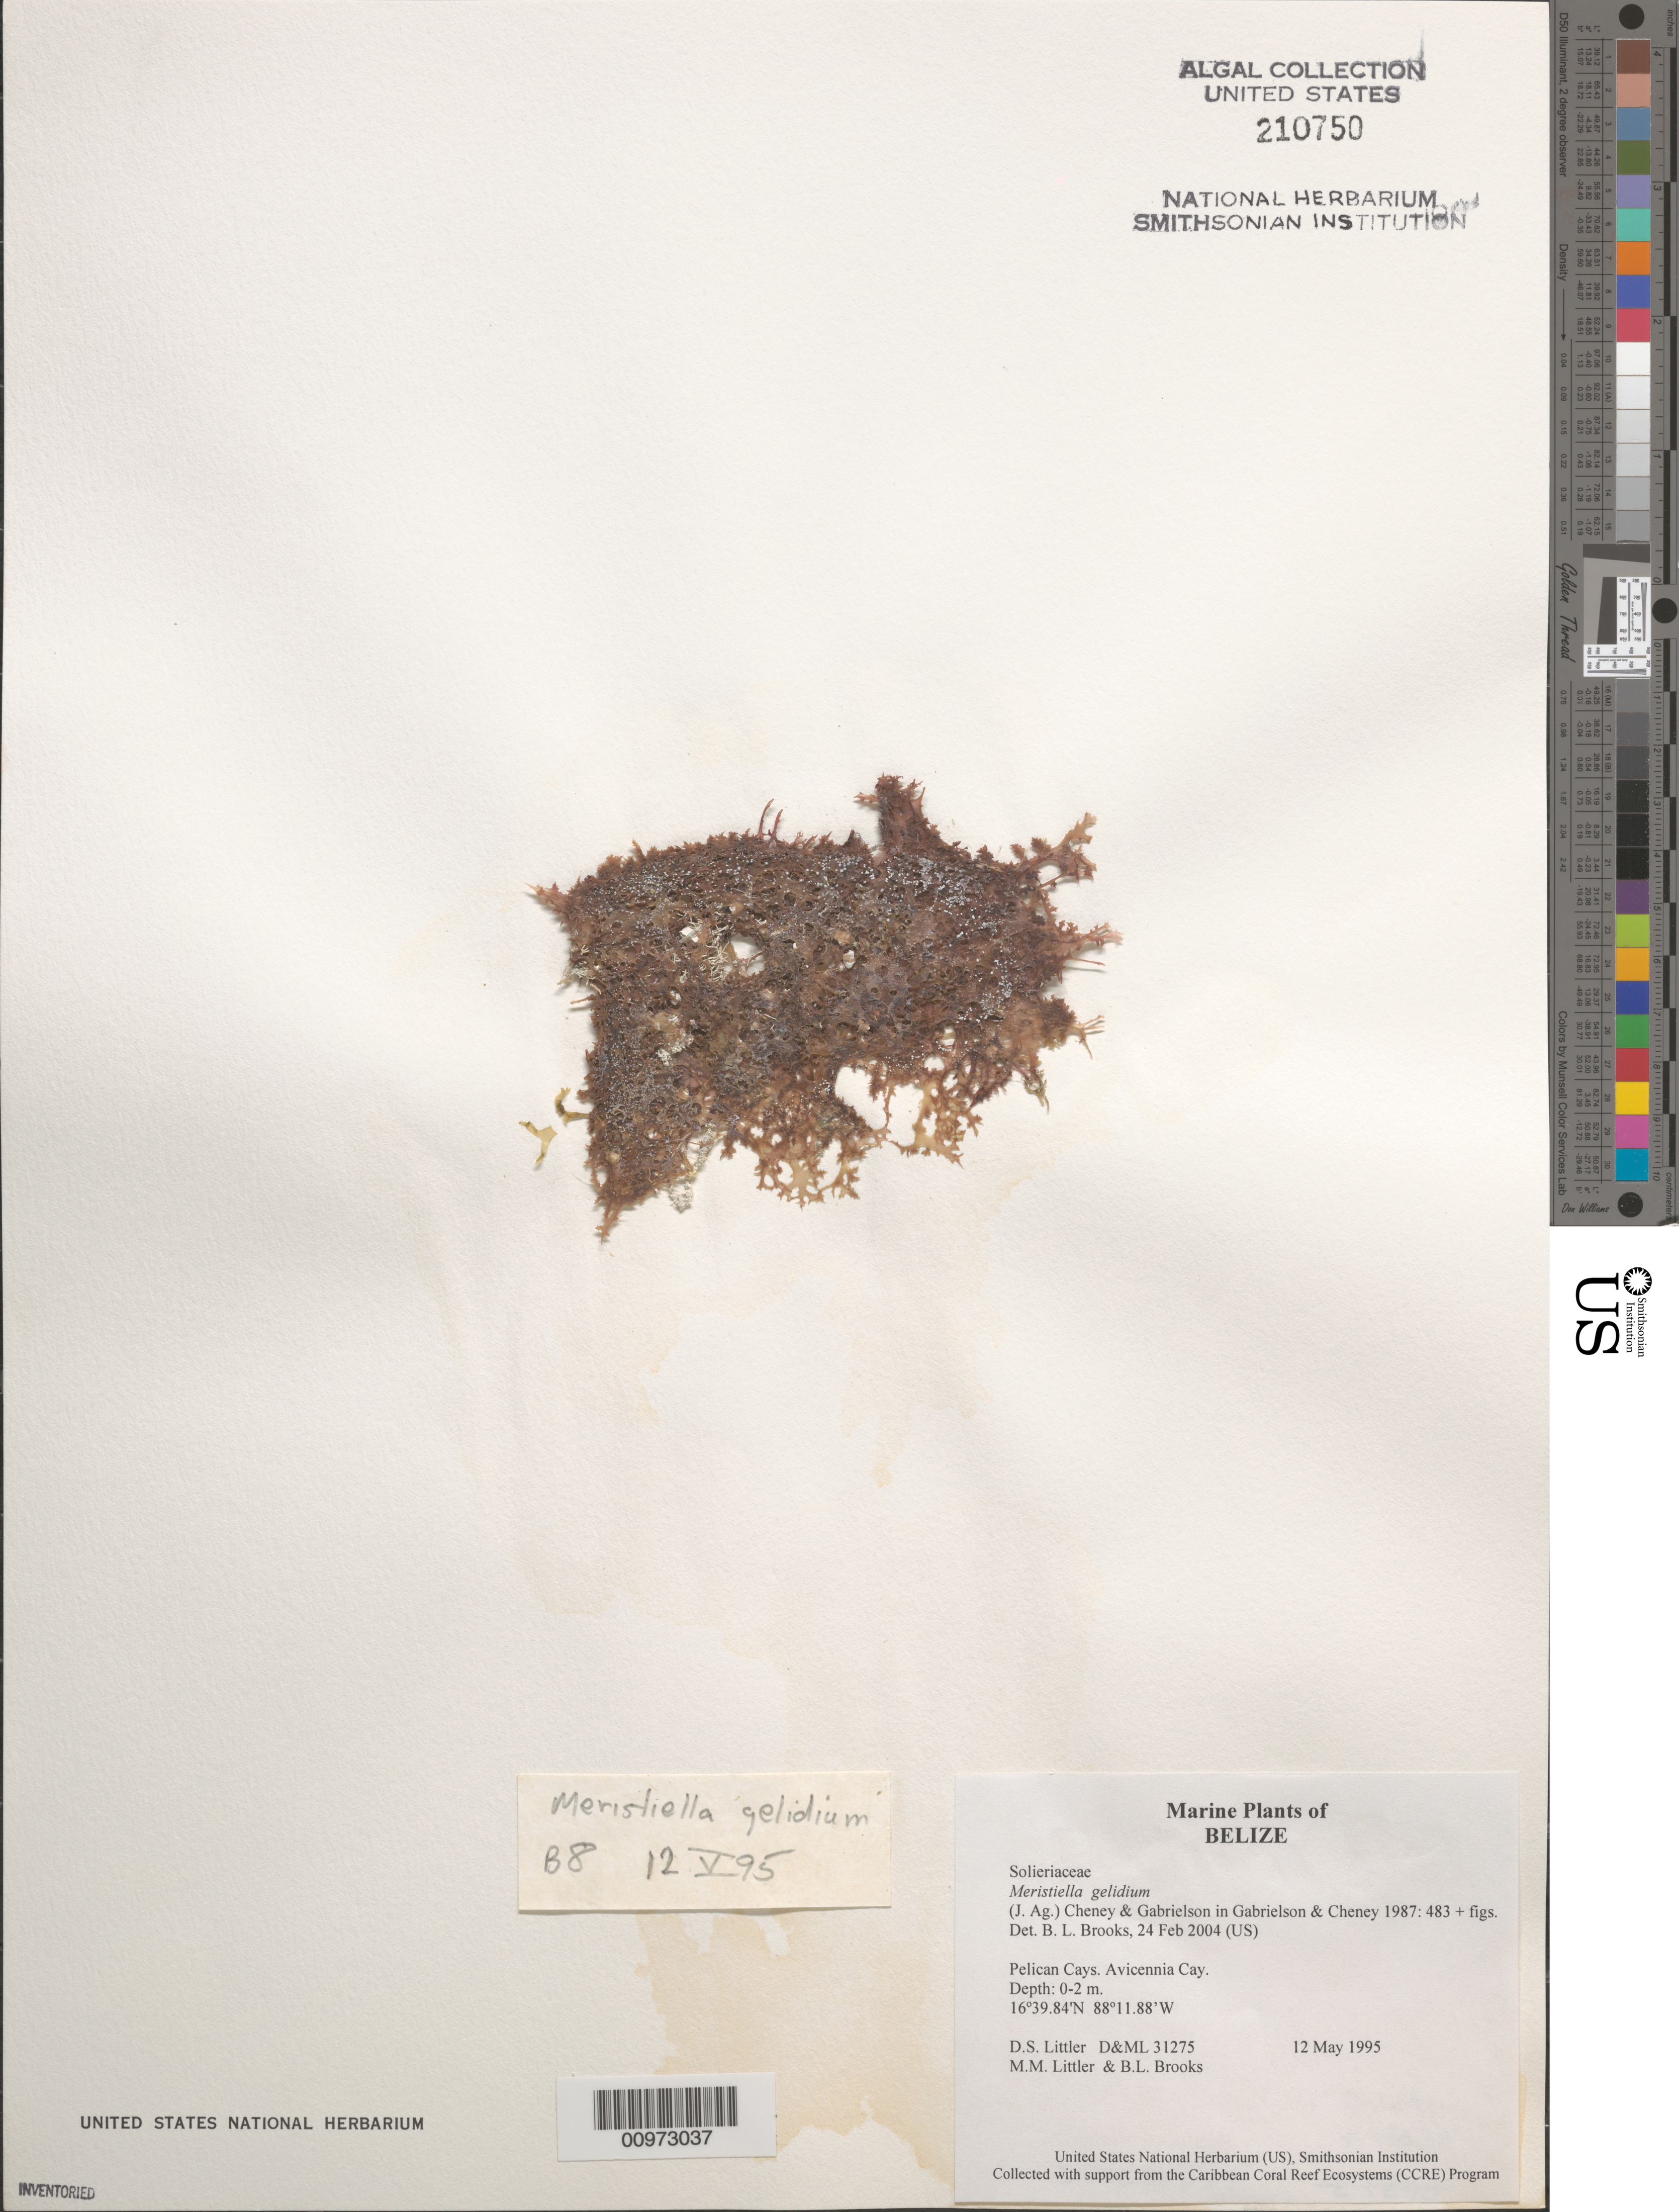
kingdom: Plantae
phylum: Rhodophyta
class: Florideophyceae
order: Gigartinales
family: Solieriaceae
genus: Meristotheca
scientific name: Meristotheca gelidium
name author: (J. Agardh) E.J. Faye & Masuda in E.J. Faye et al.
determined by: Algae name updating Project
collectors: D. S. Littler, M. M. Littler & B. Brooks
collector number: D&ML 31275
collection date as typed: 12 May 1995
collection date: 1995-05-12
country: Belize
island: Avicennia Cay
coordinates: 16 39.84'N, 88 11.88'W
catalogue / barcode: US 210750